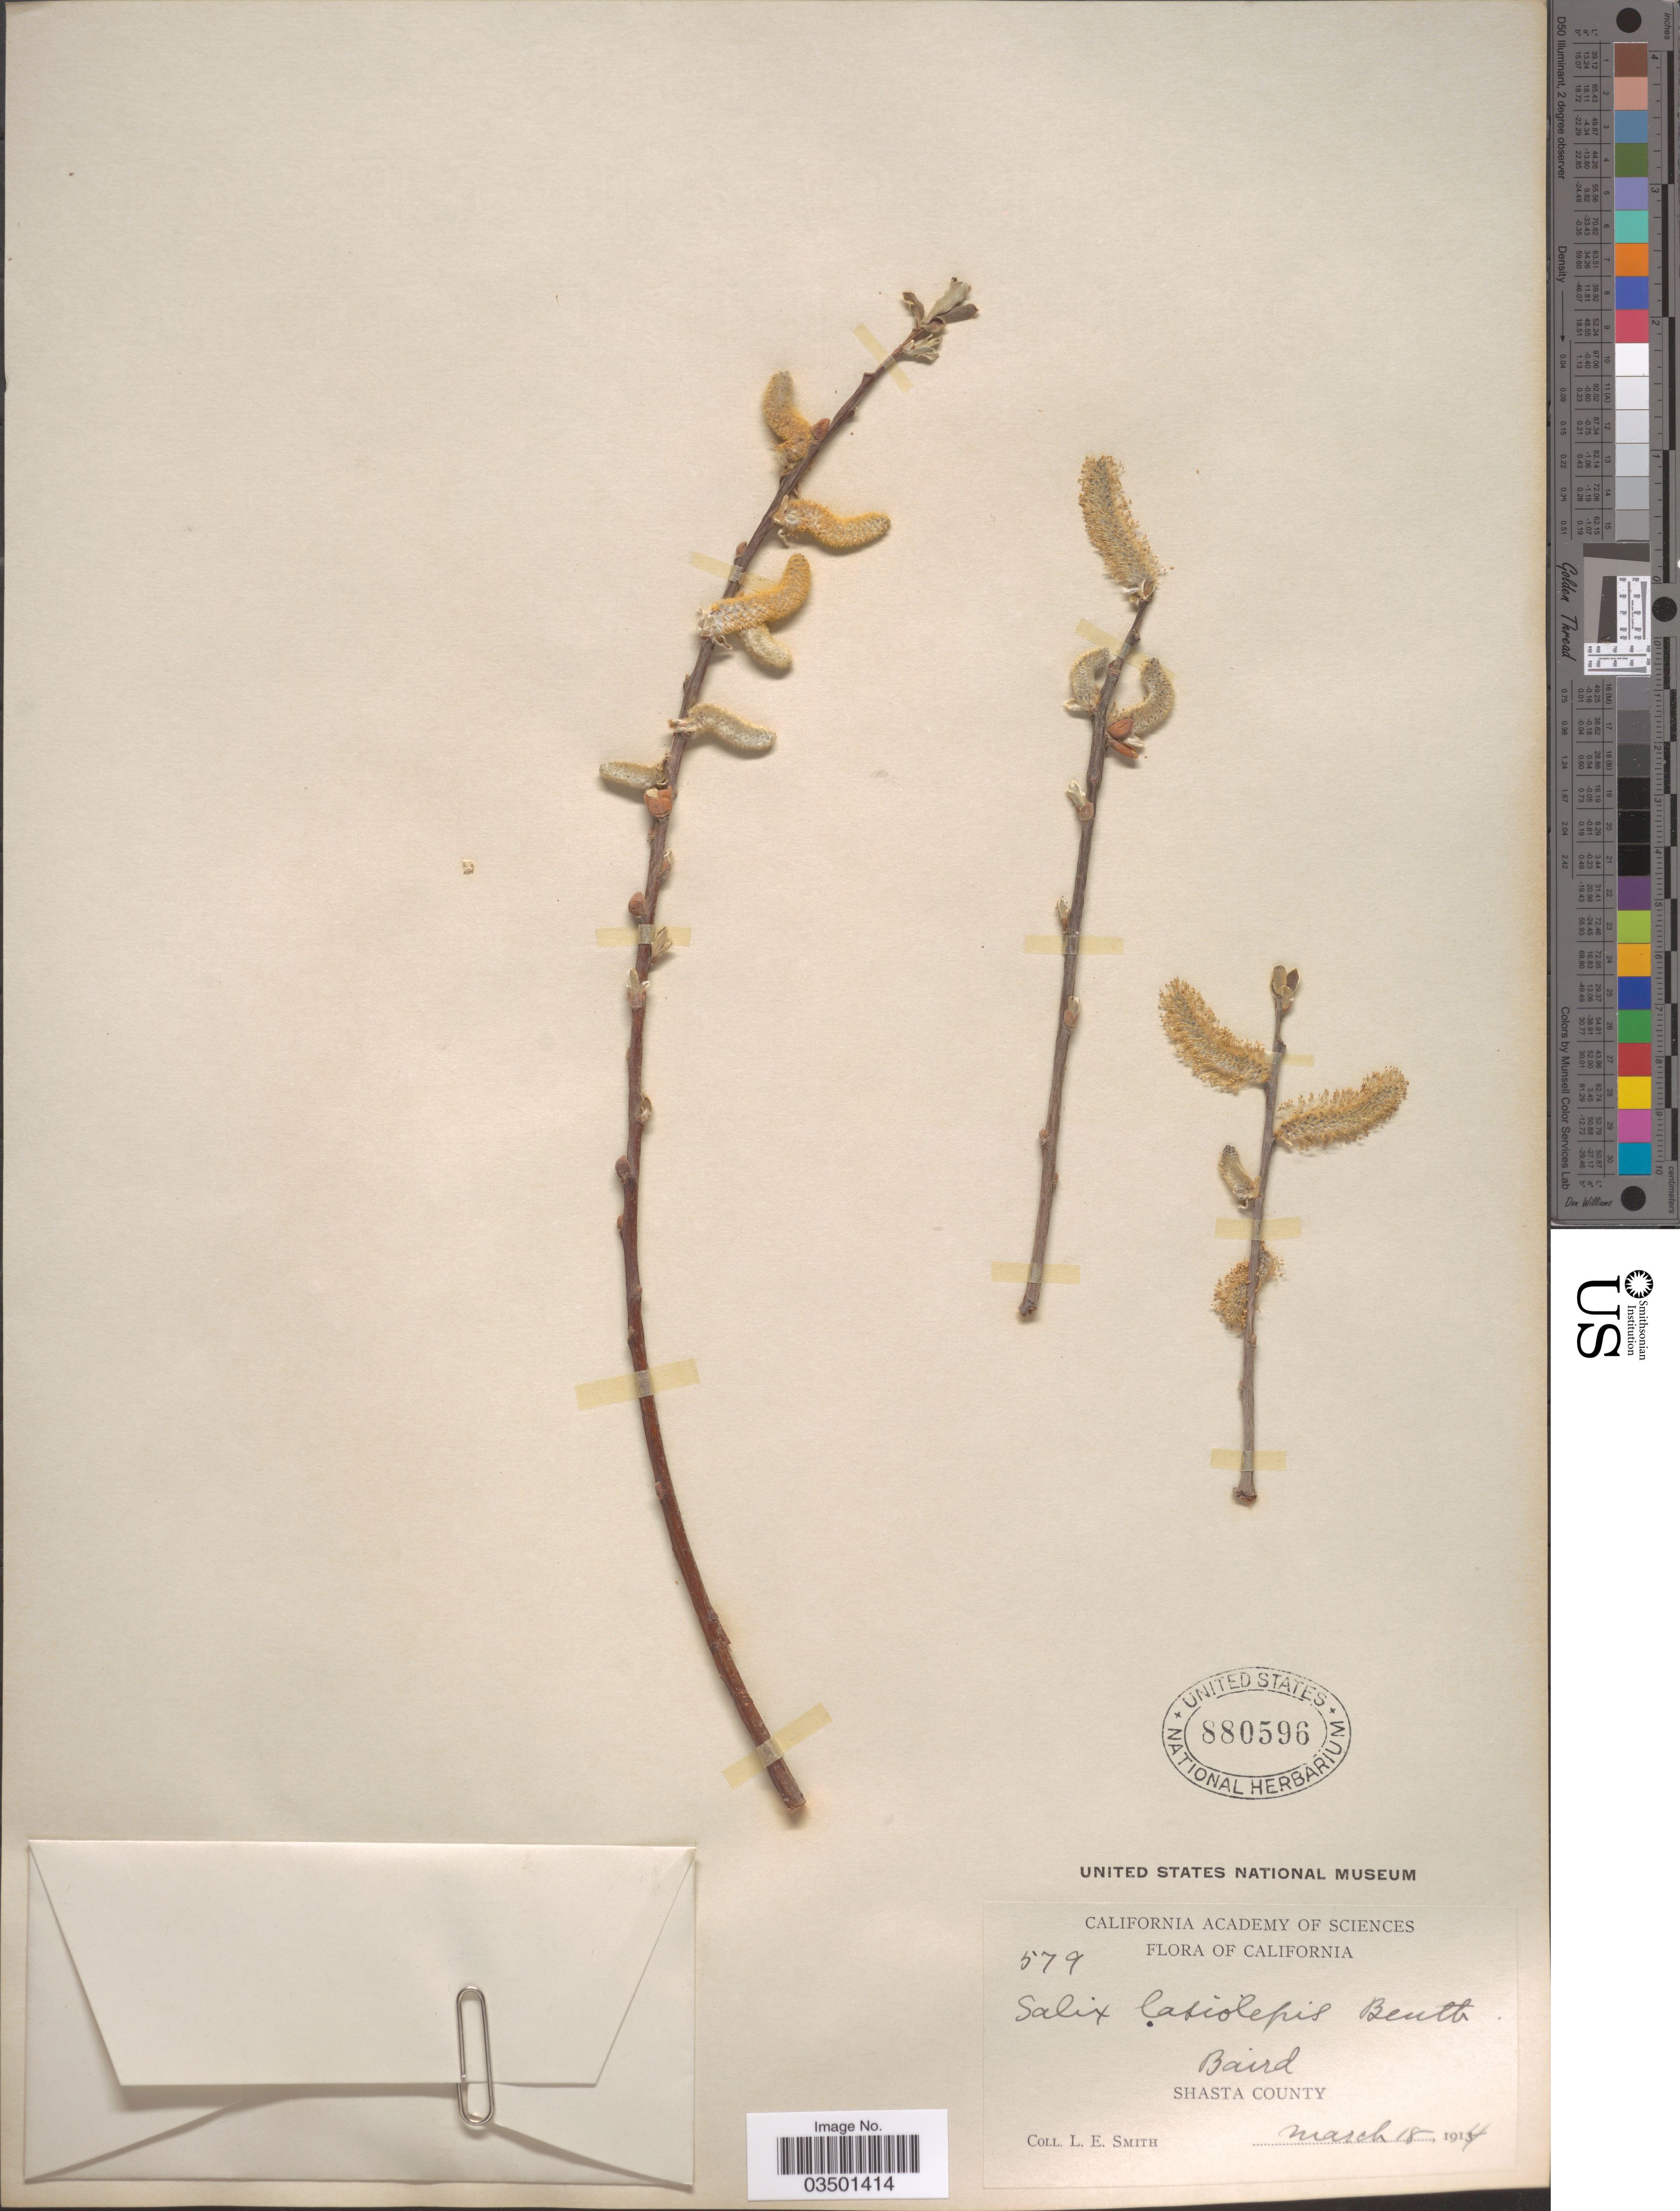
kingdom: Plantae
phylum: Tracheophyta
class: Magnoliopsida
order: Malpighiales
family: Salicaceae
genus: Salix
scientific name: Salix lasiolepis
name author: Benth.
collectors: L. E. Smith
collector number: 579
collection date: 1914-03-18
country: United States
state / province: California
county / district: Shasta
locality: Baird, Shasta County.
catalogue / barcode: US 880596